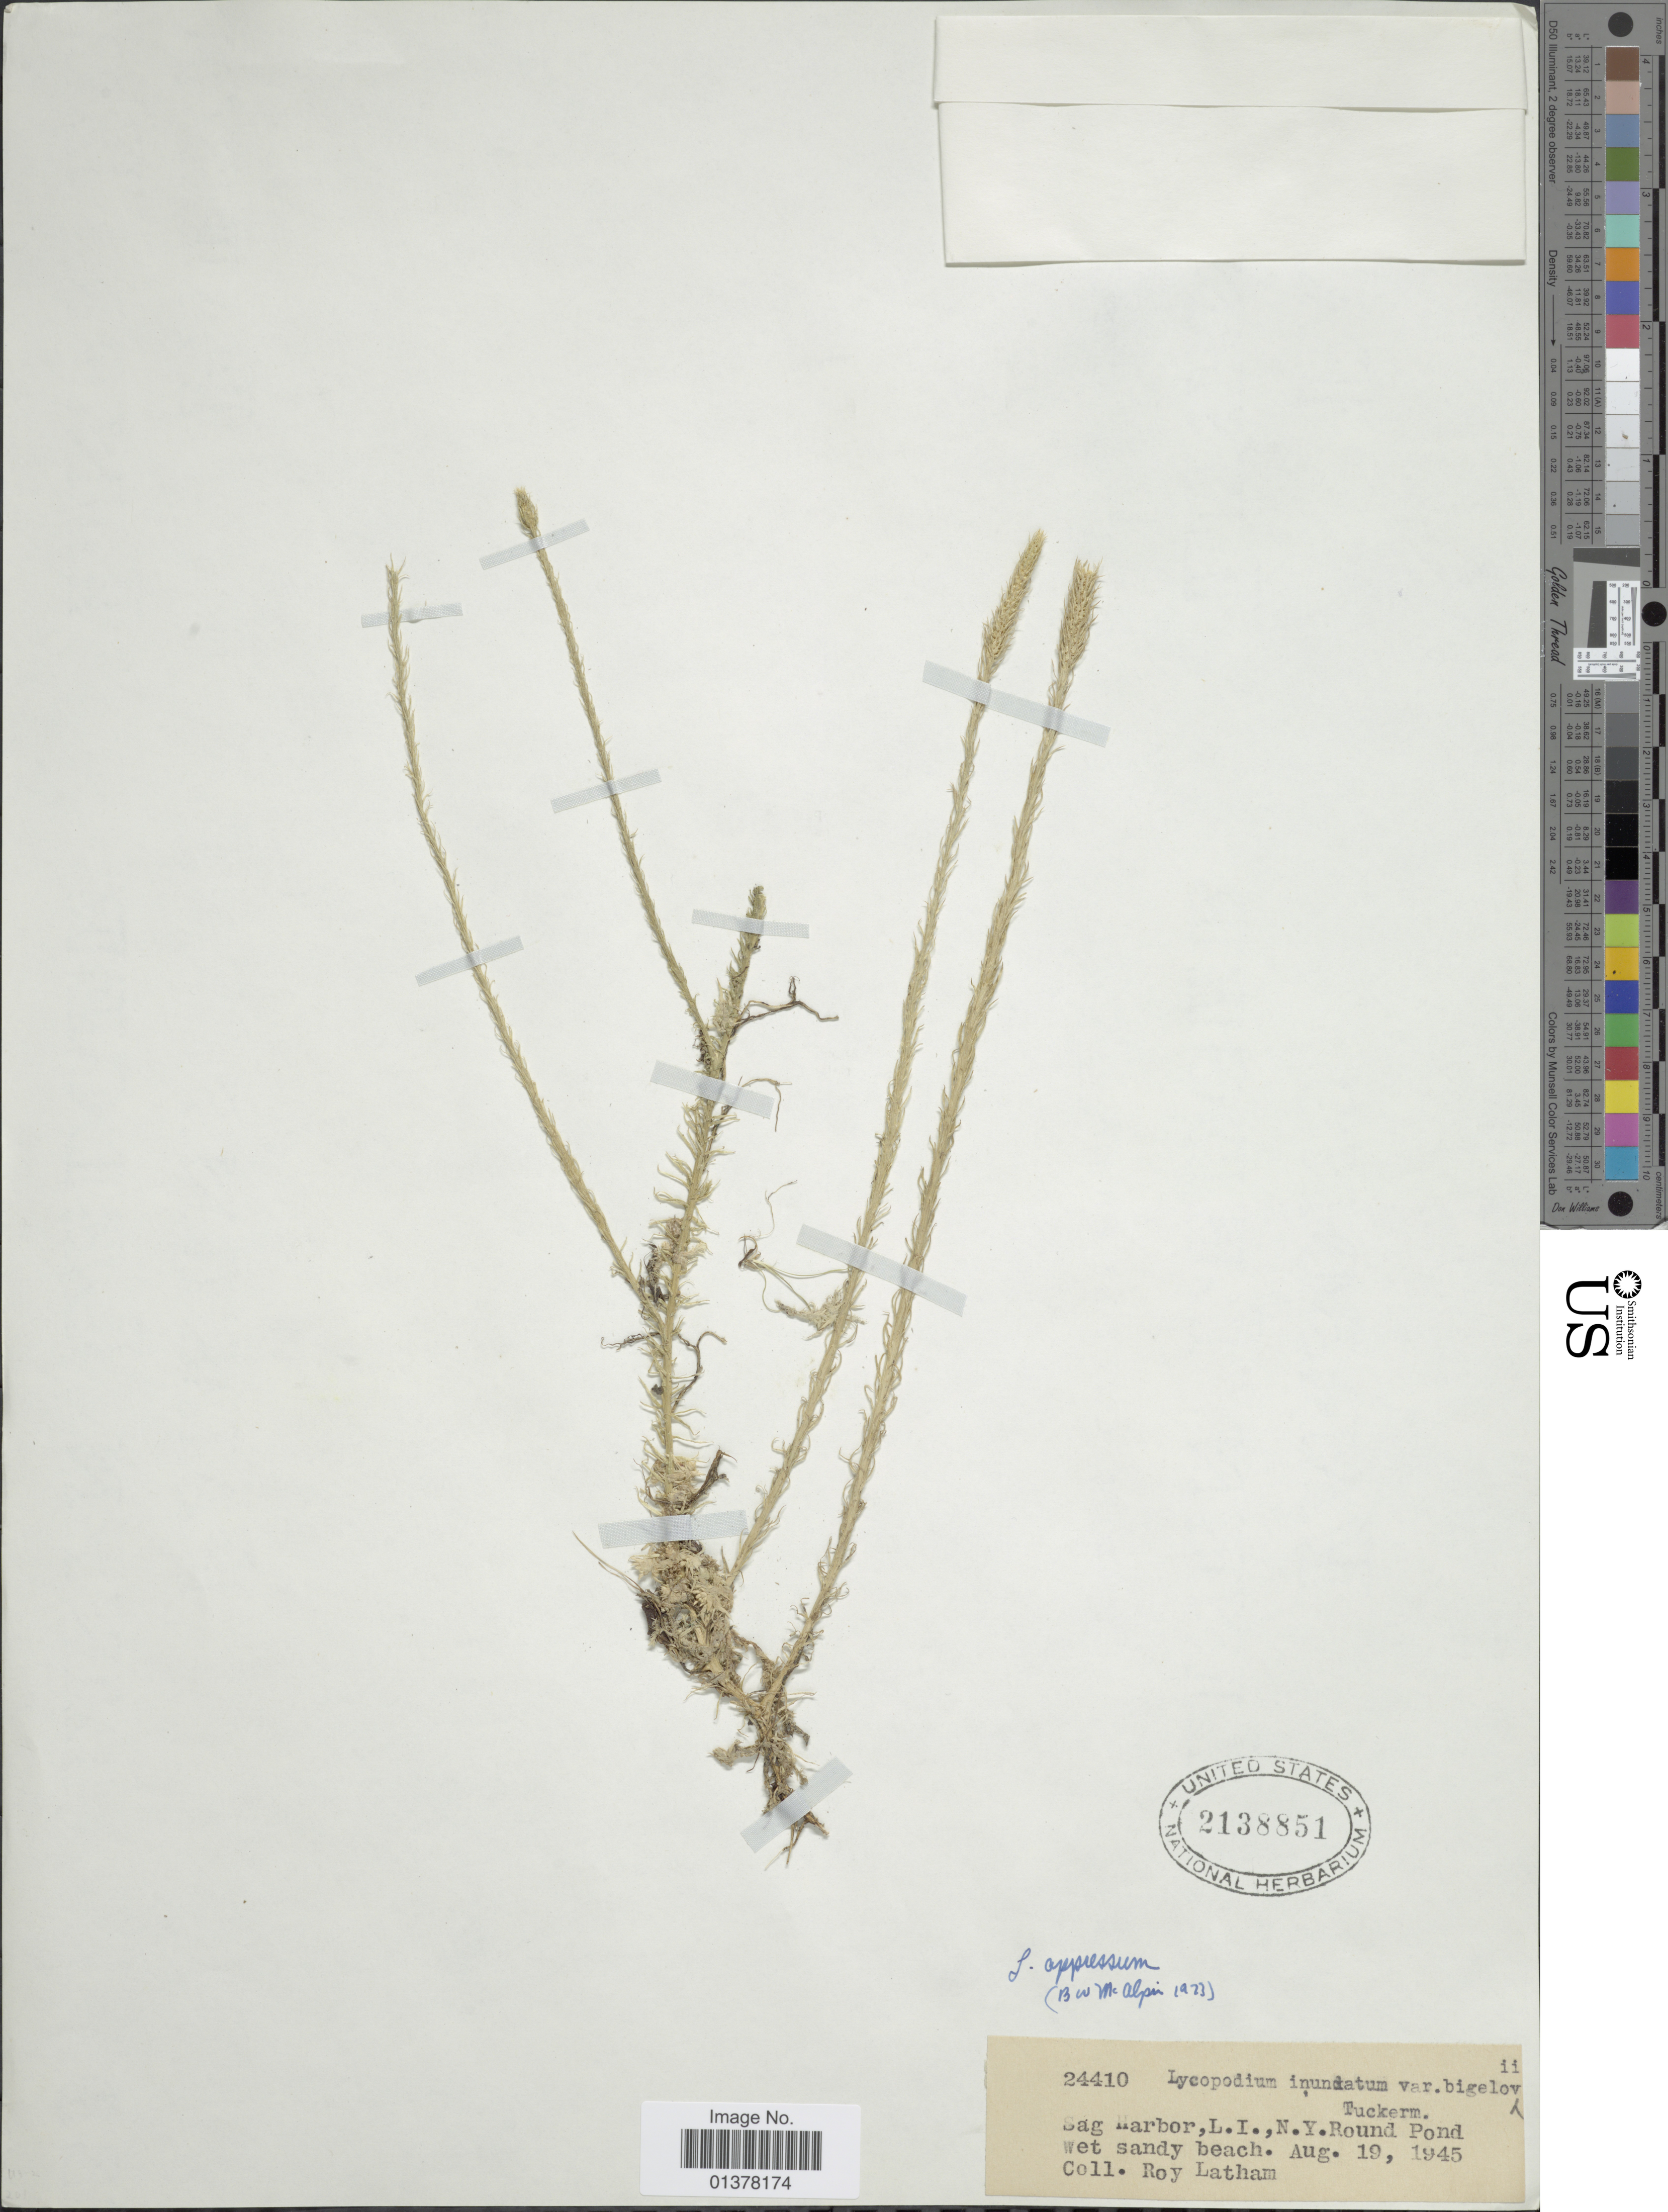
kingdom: Plantae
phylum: Tracheophyta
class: Lycopodiopsida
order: Lycopodiales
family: Lycopodiaceae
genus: Lycopodiella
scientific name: Lycopodiella appressa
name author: (Chapm.) Cranfill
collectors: R. Latham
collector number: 24410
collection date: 1945-08-19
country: United States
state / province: New York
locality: Sag Harbor, L.I. Round Pond wet sandy beach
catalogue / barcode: US 2138851